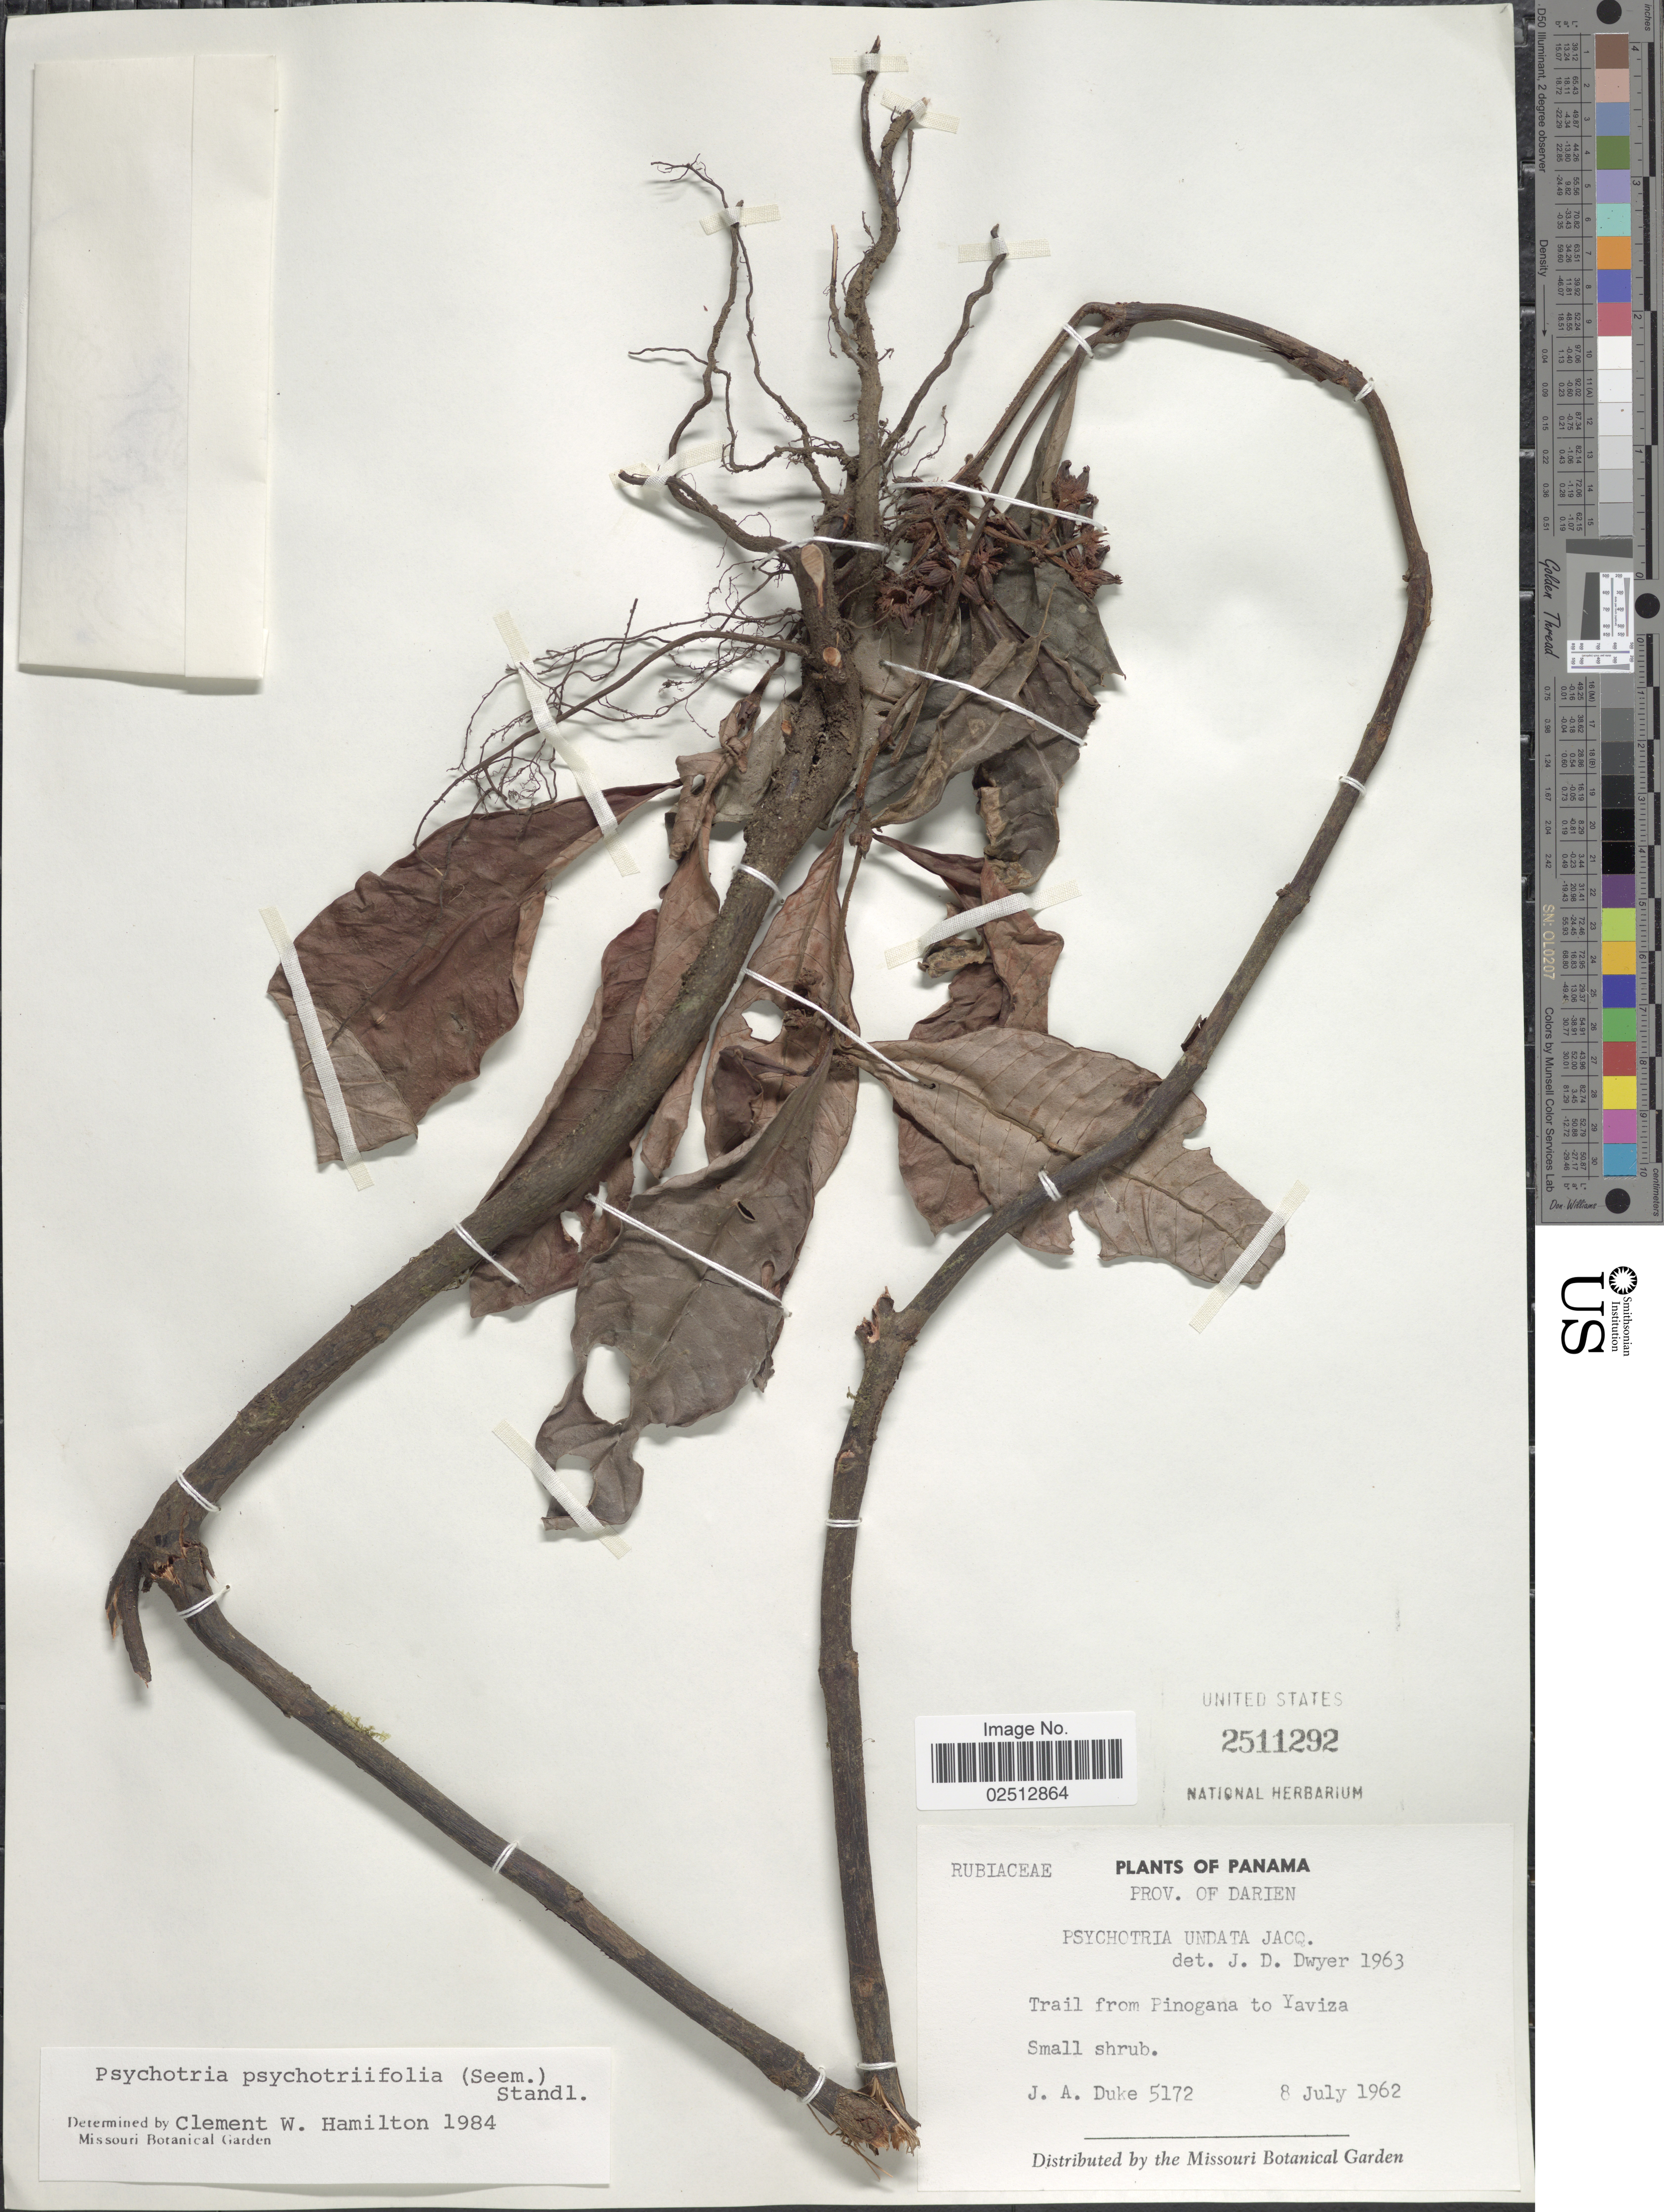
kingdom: Plantae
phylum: Tracheophyta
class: Magnoliopsida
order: Gentianales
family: Rubiaceae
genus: Psychotria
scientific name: Psychotria psychotriaefolia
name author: (Seem.) Standl.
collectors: J. A. Duke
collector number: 5172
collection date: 1962-07-08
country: Panama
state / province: Darién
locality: Prov. of Darien. Trail from Pinogana to Yaviza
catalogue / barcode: US 2511292